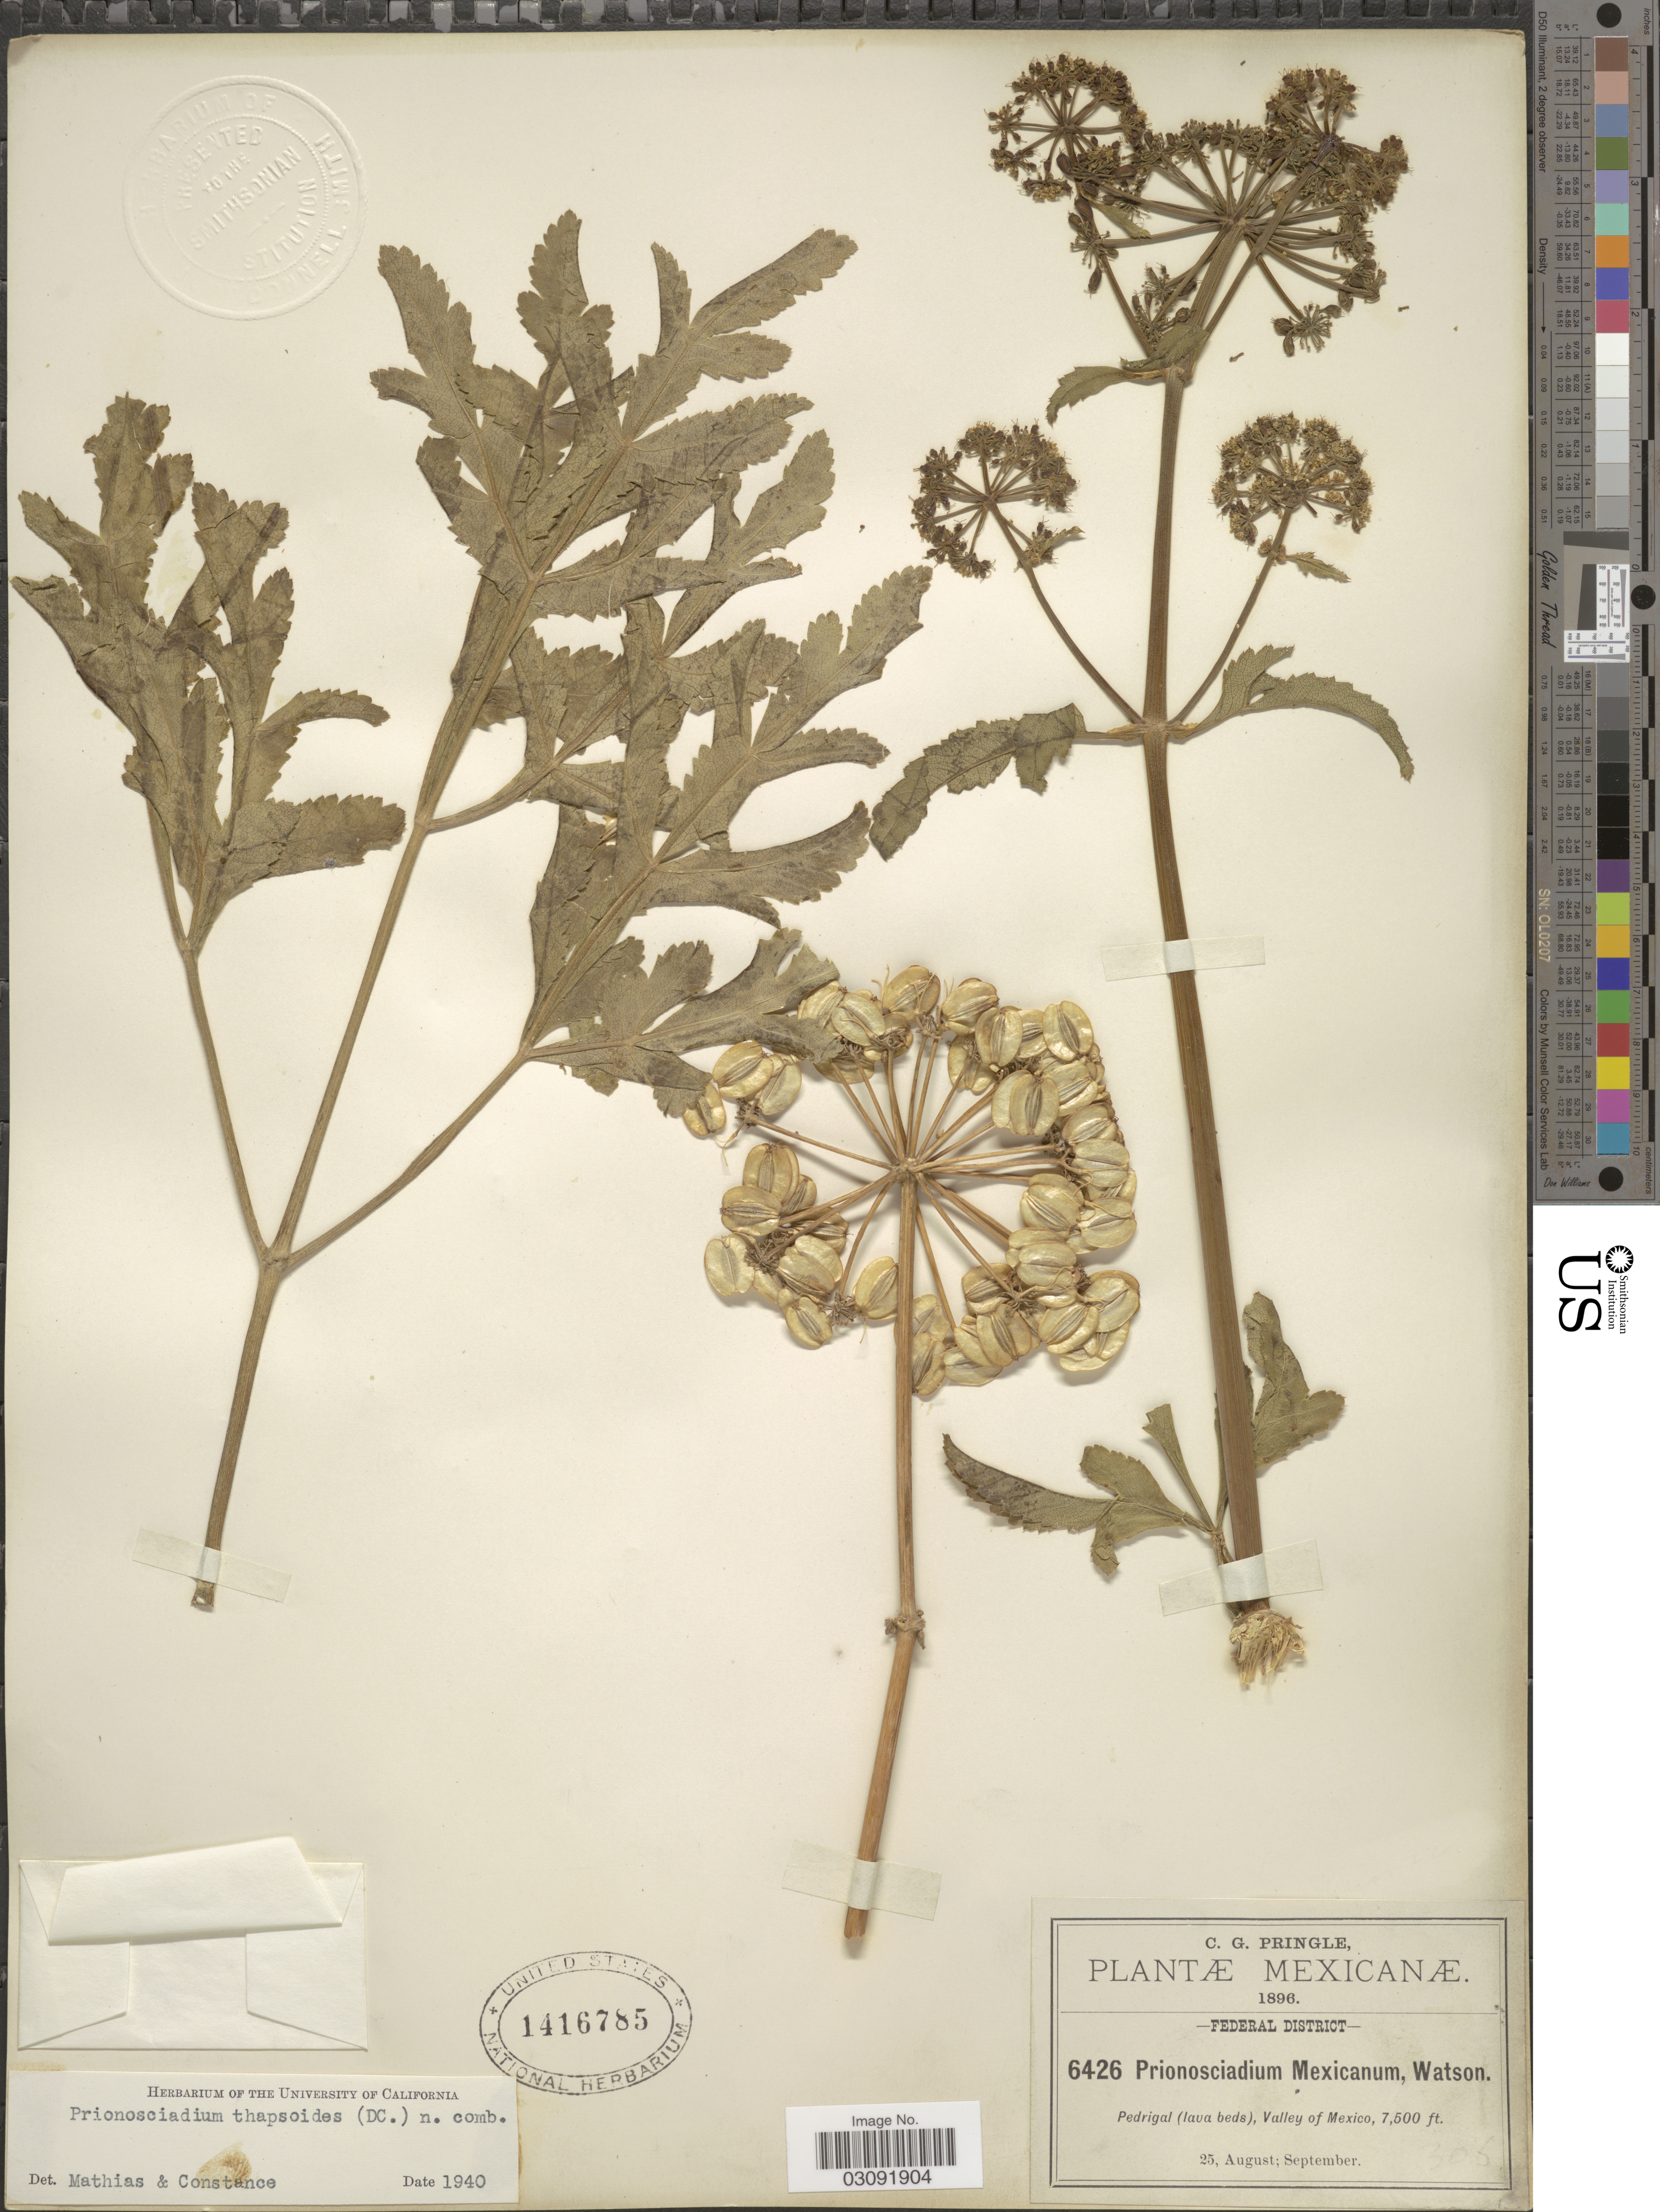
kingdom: Plantae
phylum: Tracheophyta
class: Magnoliopsida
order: Apiales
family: Apiaceae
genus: Prionosciadium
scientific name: Prionosciadium thapsoides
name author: (DC.)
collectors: C. G. Pringle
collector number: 6426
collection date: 1896-08-25/1896-09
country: Mexico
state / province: Distrito Federal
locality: Federal District. Pedrigal (lava beds), Valley of Mexico.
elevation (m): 2286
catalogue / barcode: US 1416785